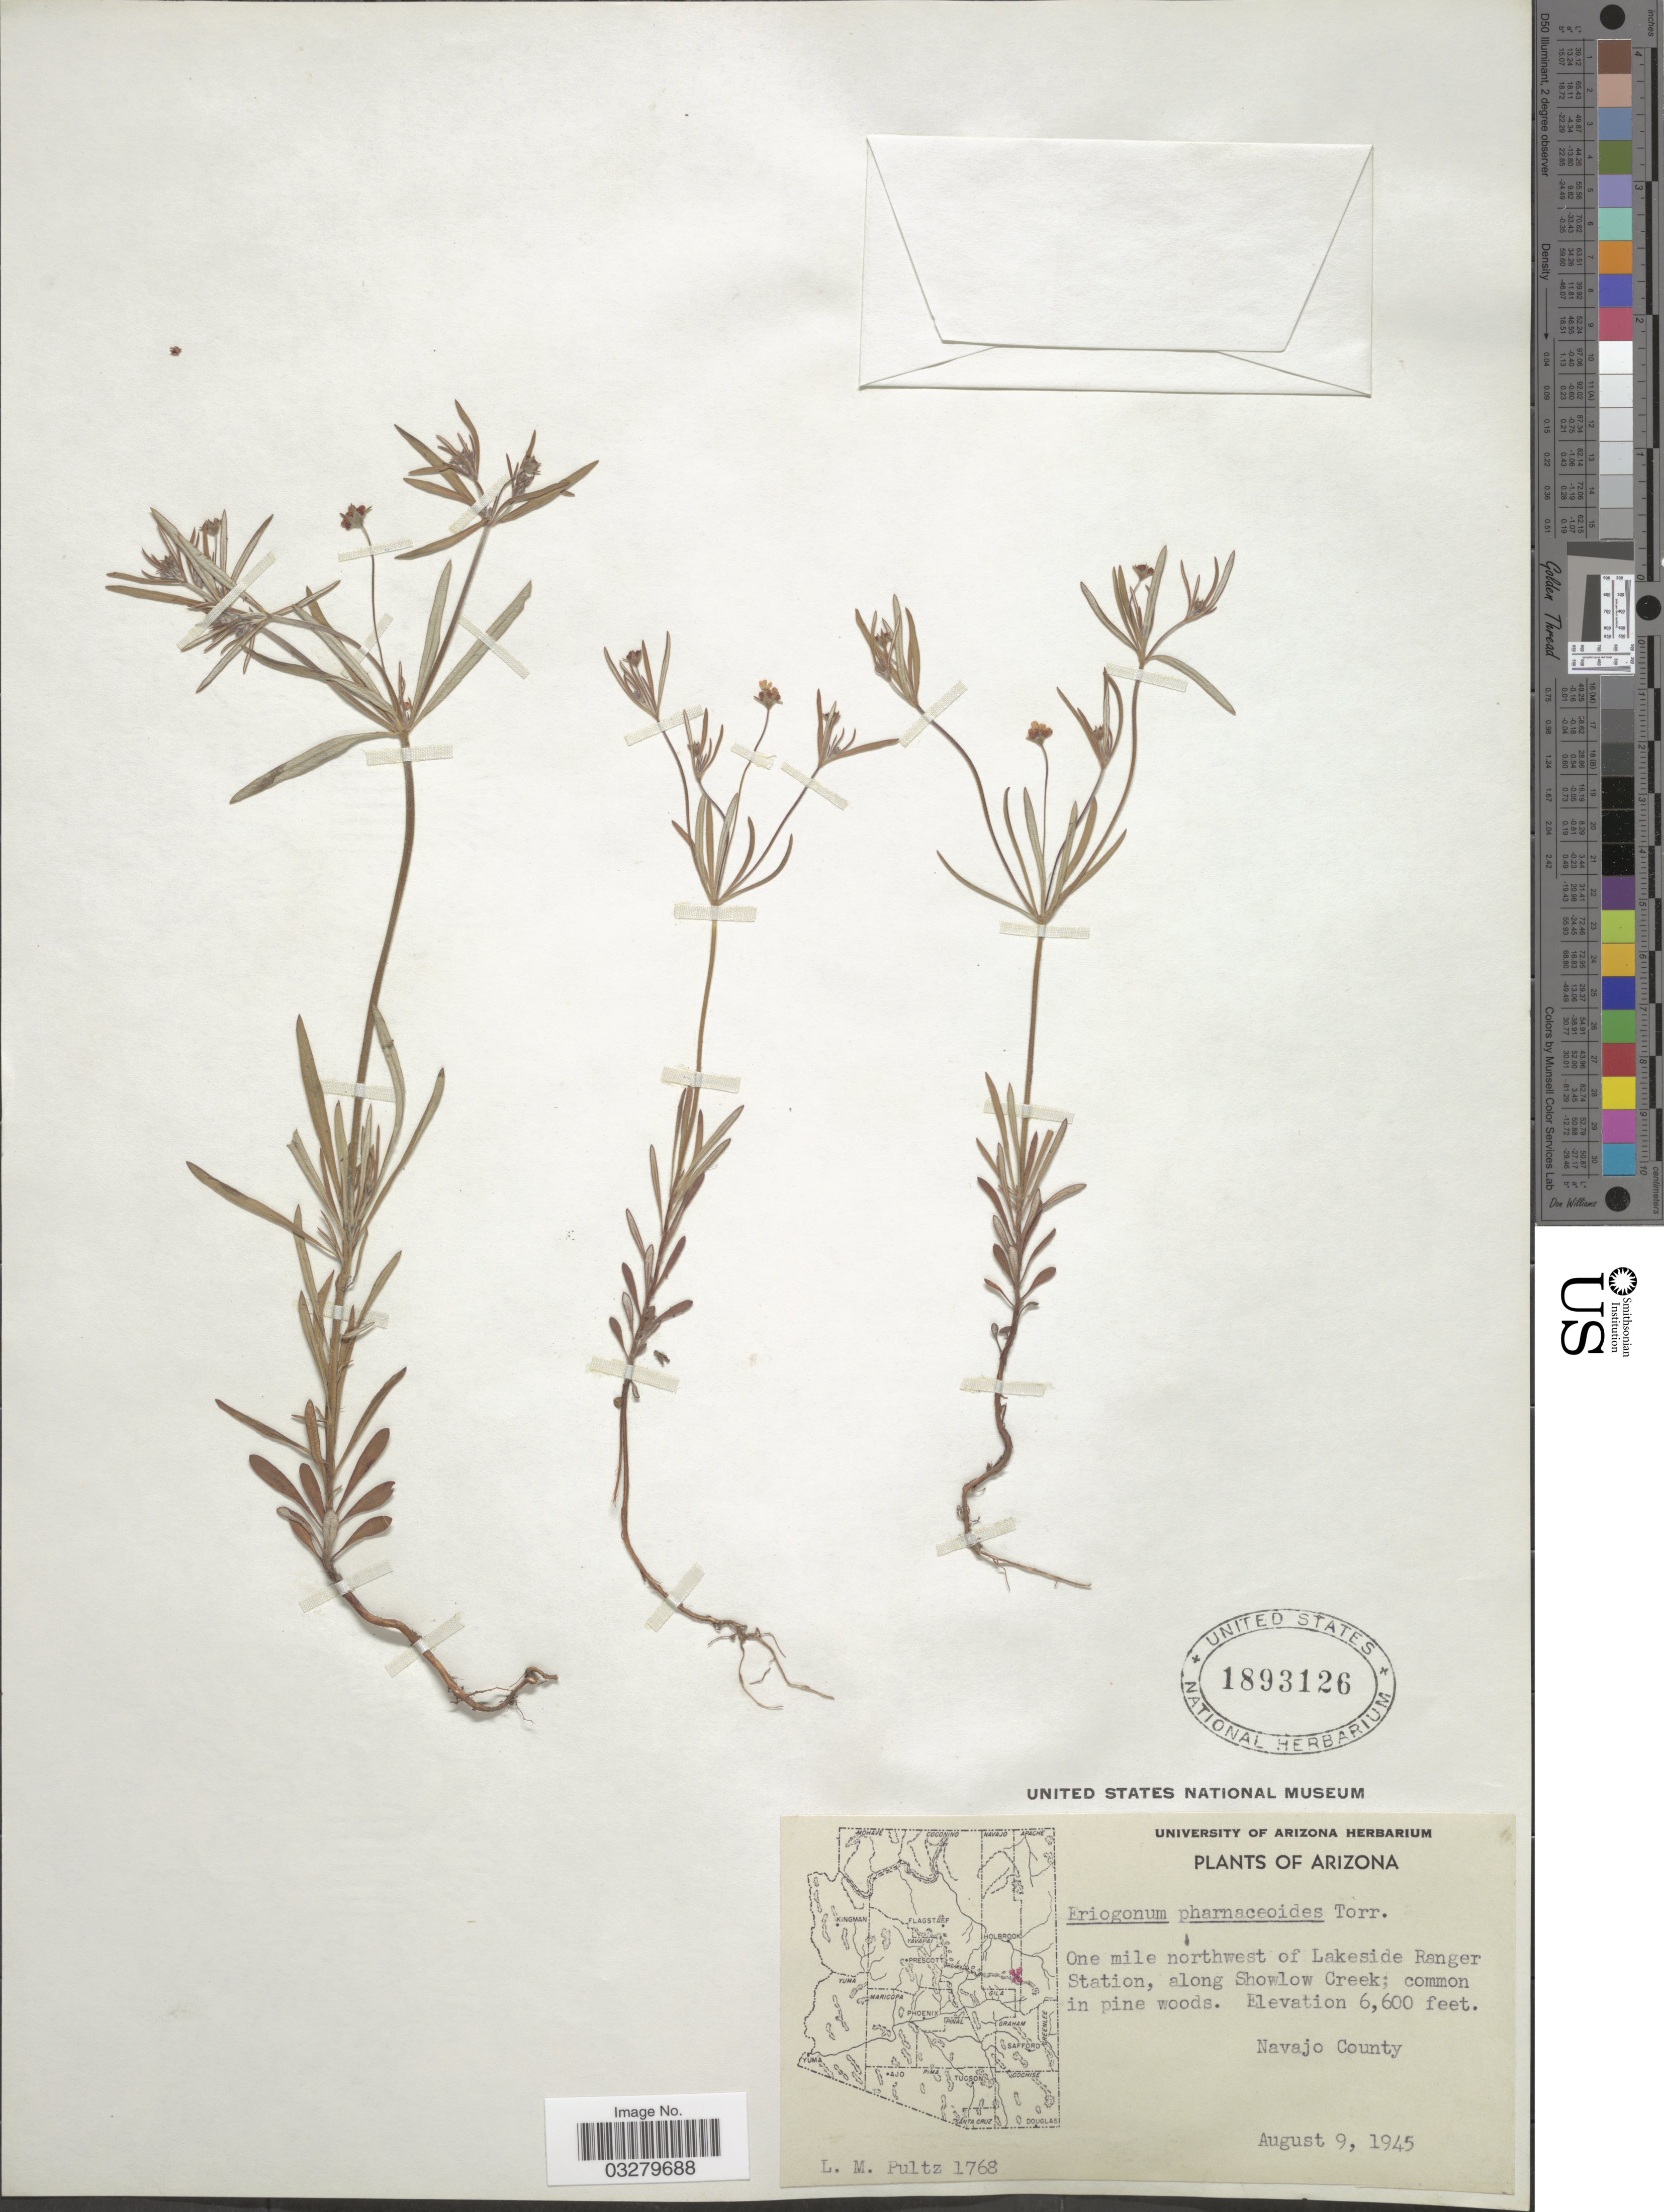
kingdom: Plantae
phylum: Tracheophyta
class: Magnoliopsida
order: Caryophyllales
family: Polygonaceae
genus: Eriogonum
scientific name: Eriogonum pharnaceoides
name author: Torr.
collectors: L. Pultz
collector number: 1768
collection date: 1945-08-09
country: United States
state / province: Arizona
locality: One mile northwest of Lakeside Ranger Station, along Showlow Creek. Navajo County.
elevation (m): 2012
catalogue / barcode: US 1893126